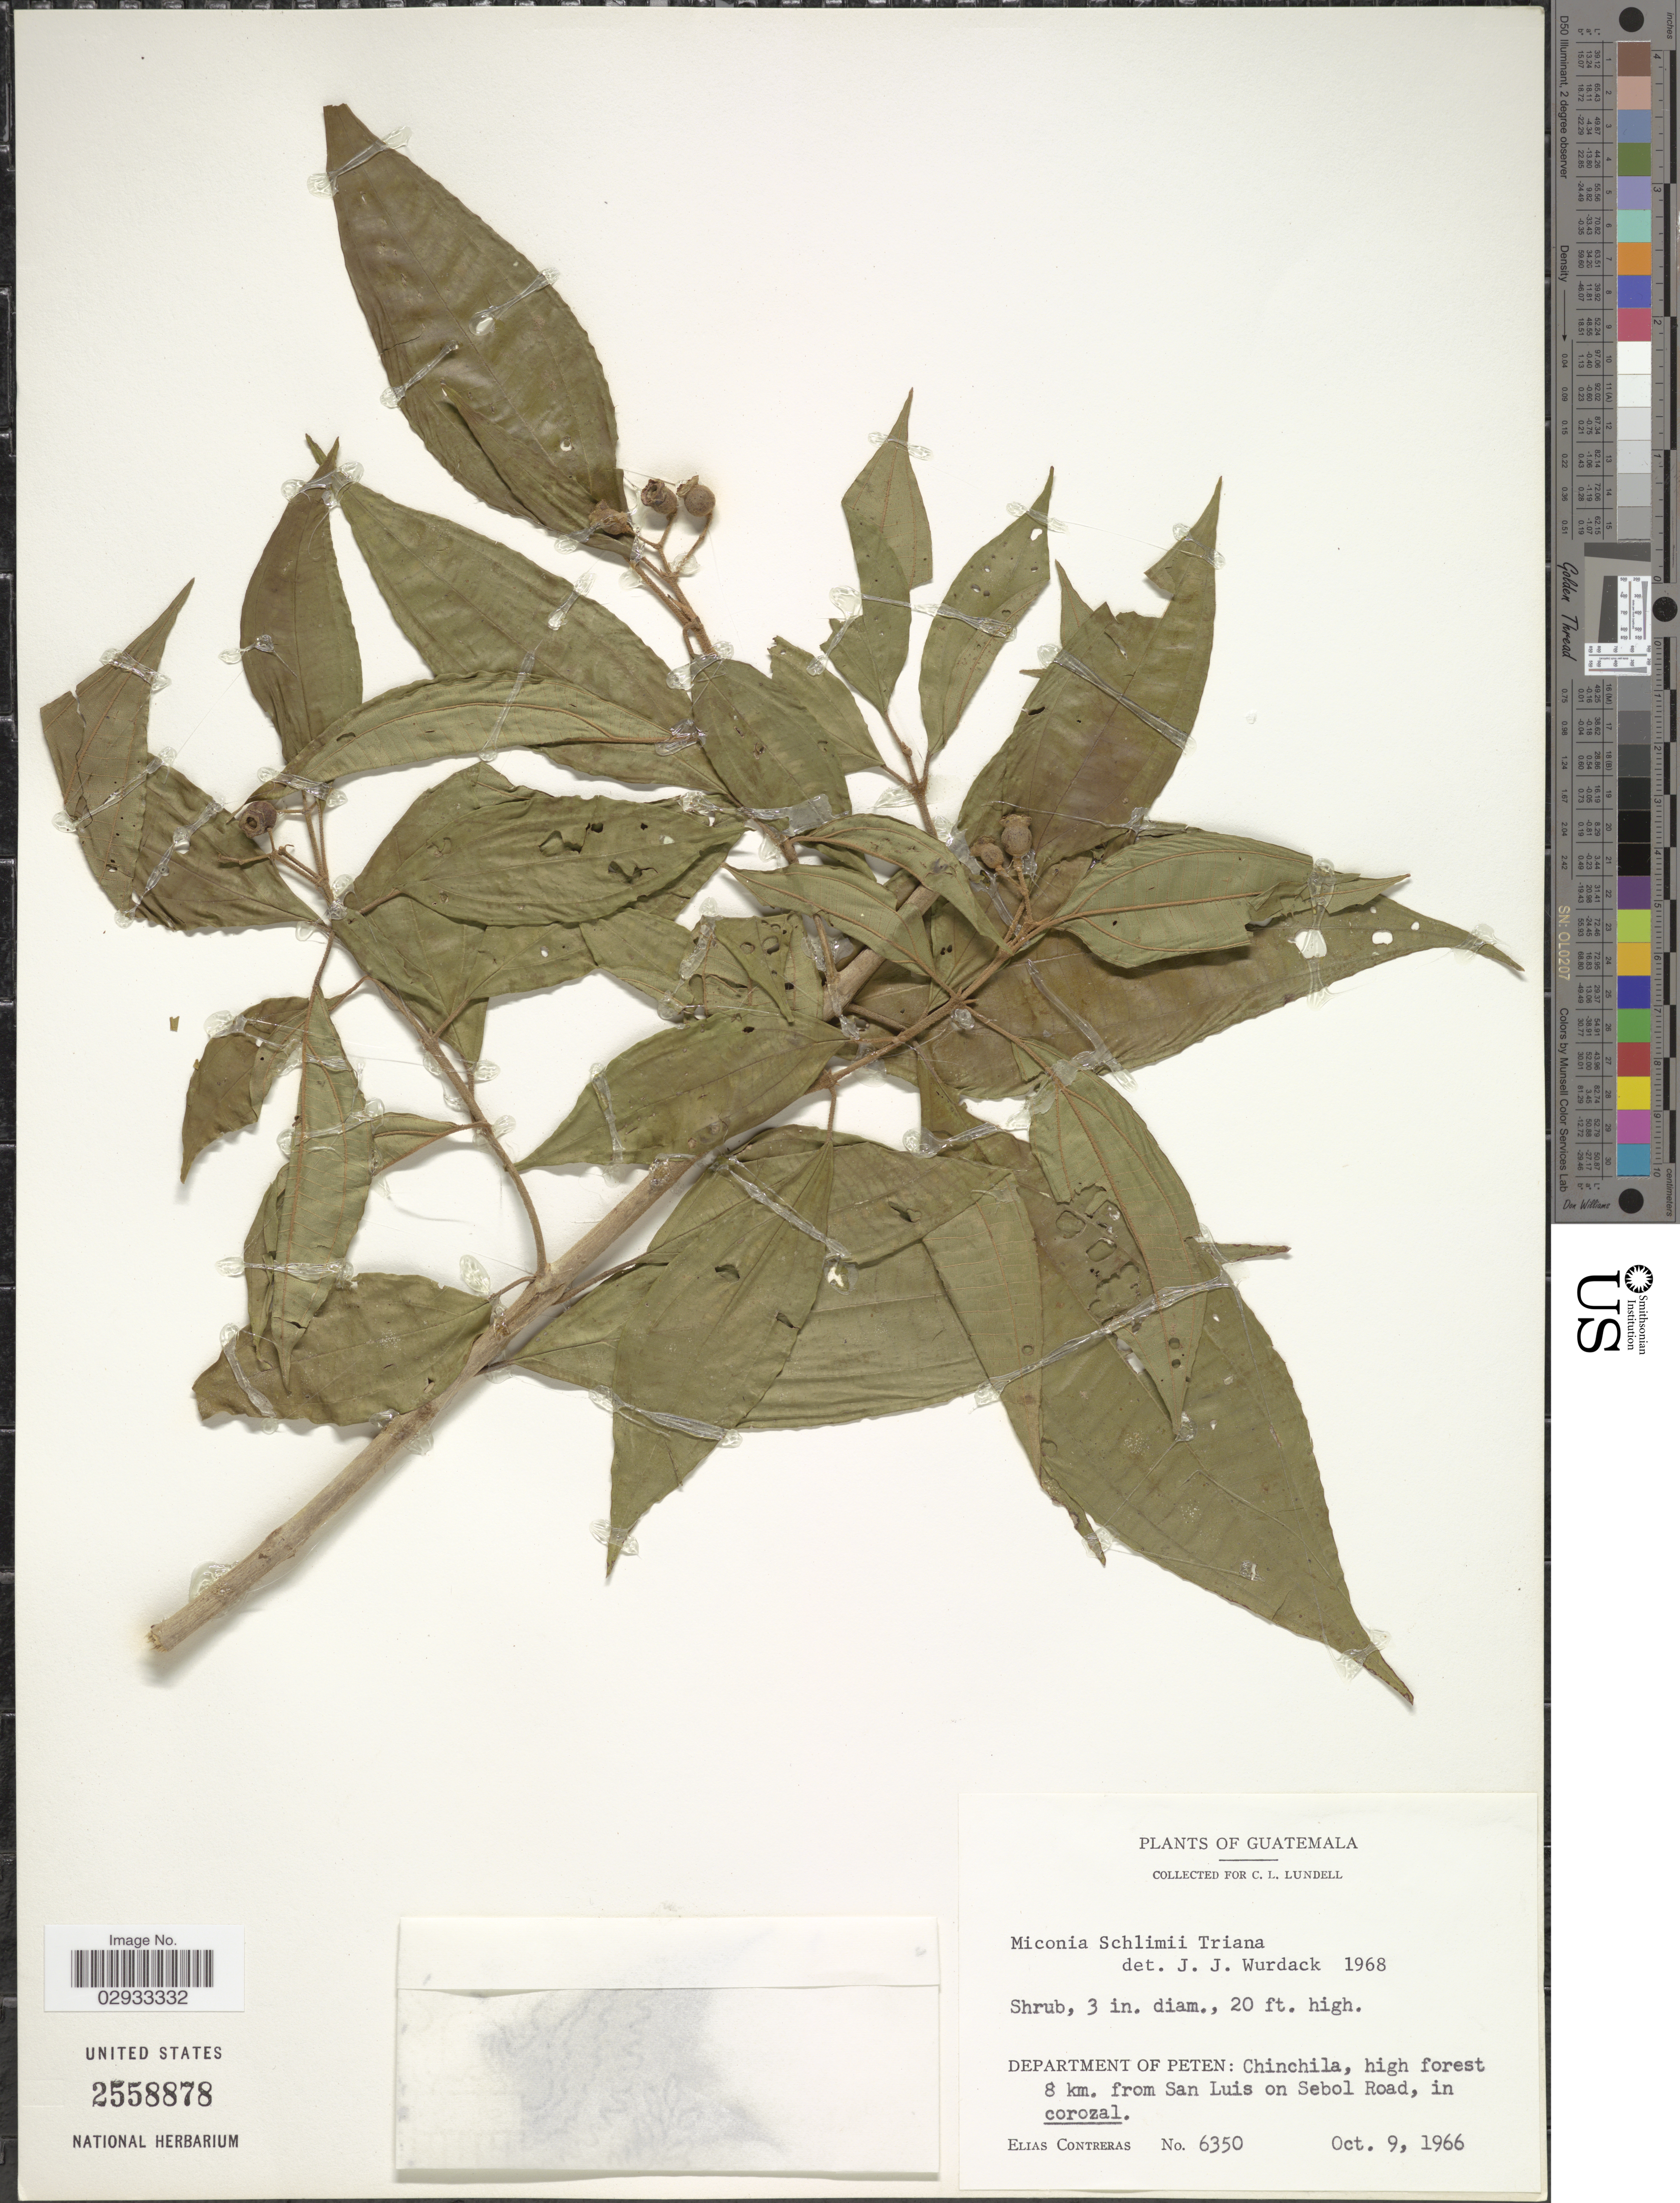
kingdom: Plantae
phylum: Tracheophyta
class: Magnoliopsida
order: Myrtales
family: Melastomataceae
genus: Miconia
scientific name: Miconia schlimii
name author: Triana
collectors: E. Contreras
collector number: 6350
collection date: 1966-10-09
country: Guatemala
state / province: El Petén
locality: Department of Peten: Chinchila, high forest 8 km. from San Luis on Sebol Road.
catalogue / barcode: US 2558878